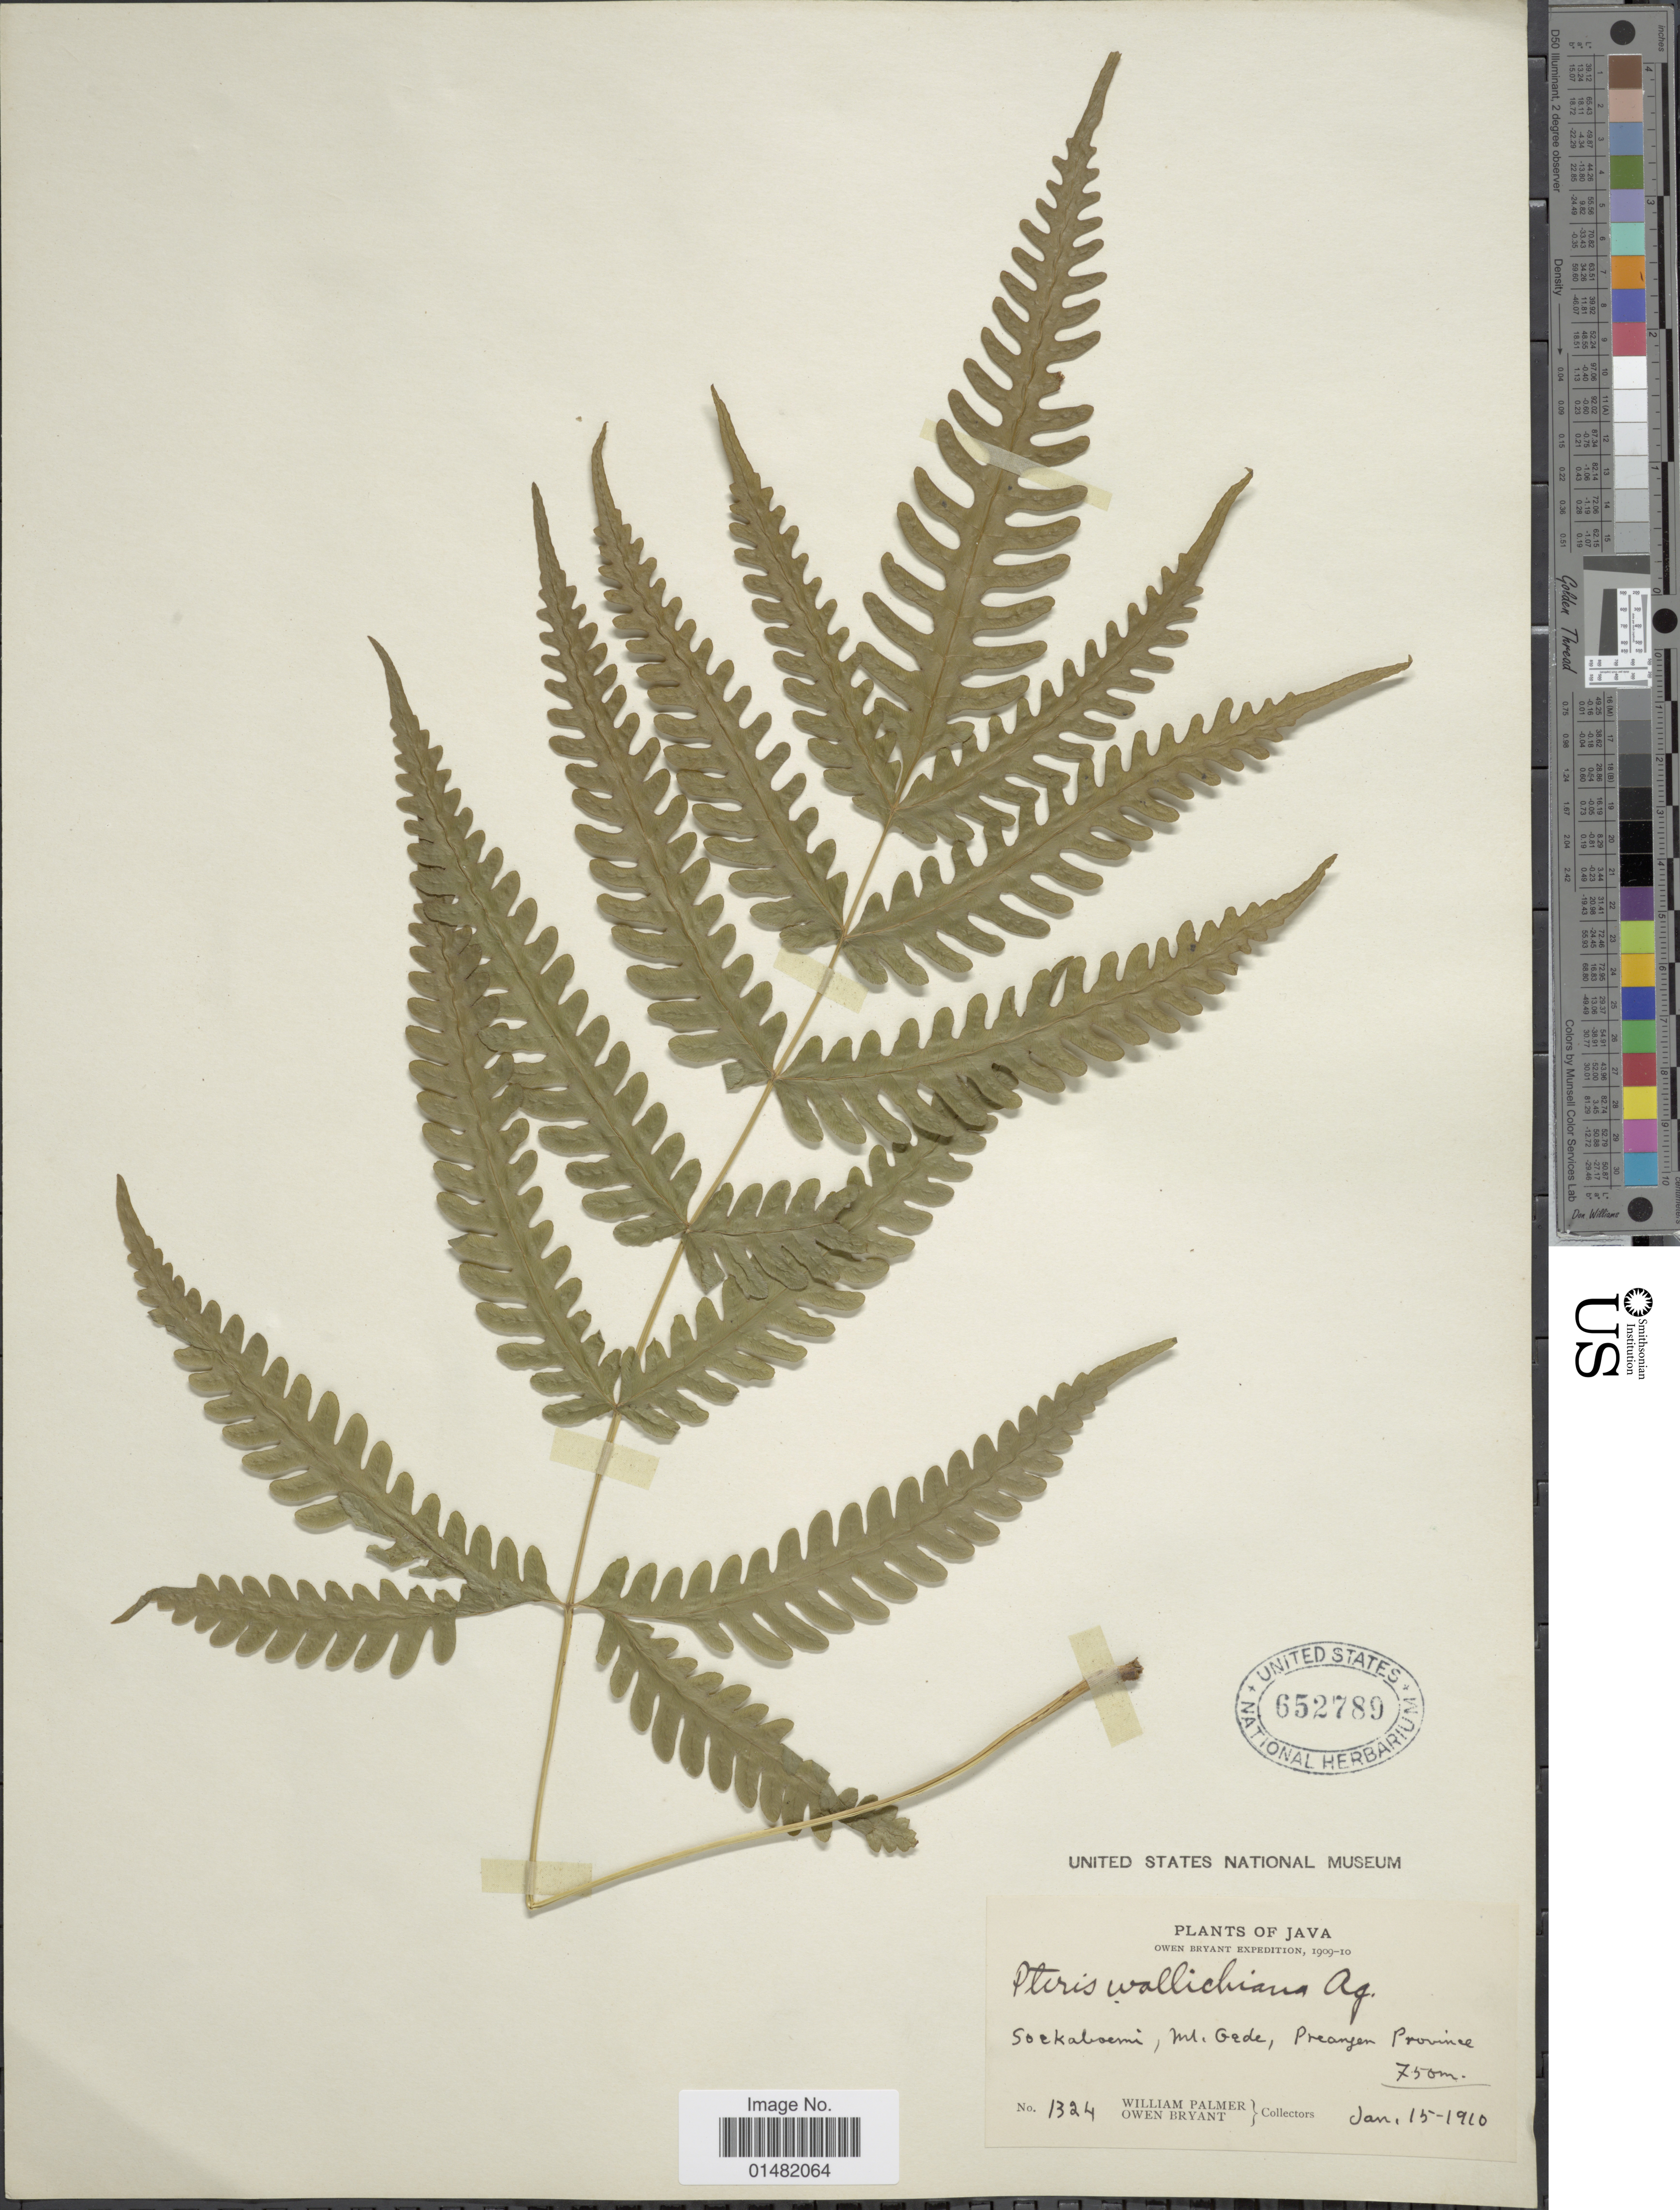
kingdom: Plantae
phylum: Tracheophyta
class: Polypodiopsida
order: Polypodiales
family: Pteridaceae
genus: Pteris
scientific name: Pteris wallichiana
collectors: W. Palmer & O. Bryant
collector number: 1324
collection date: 1910-01-15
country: Indonesia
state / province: Java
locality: Soekaboemi, Mt. Gede, Preanger Province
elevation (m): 750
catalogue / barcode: US 652789